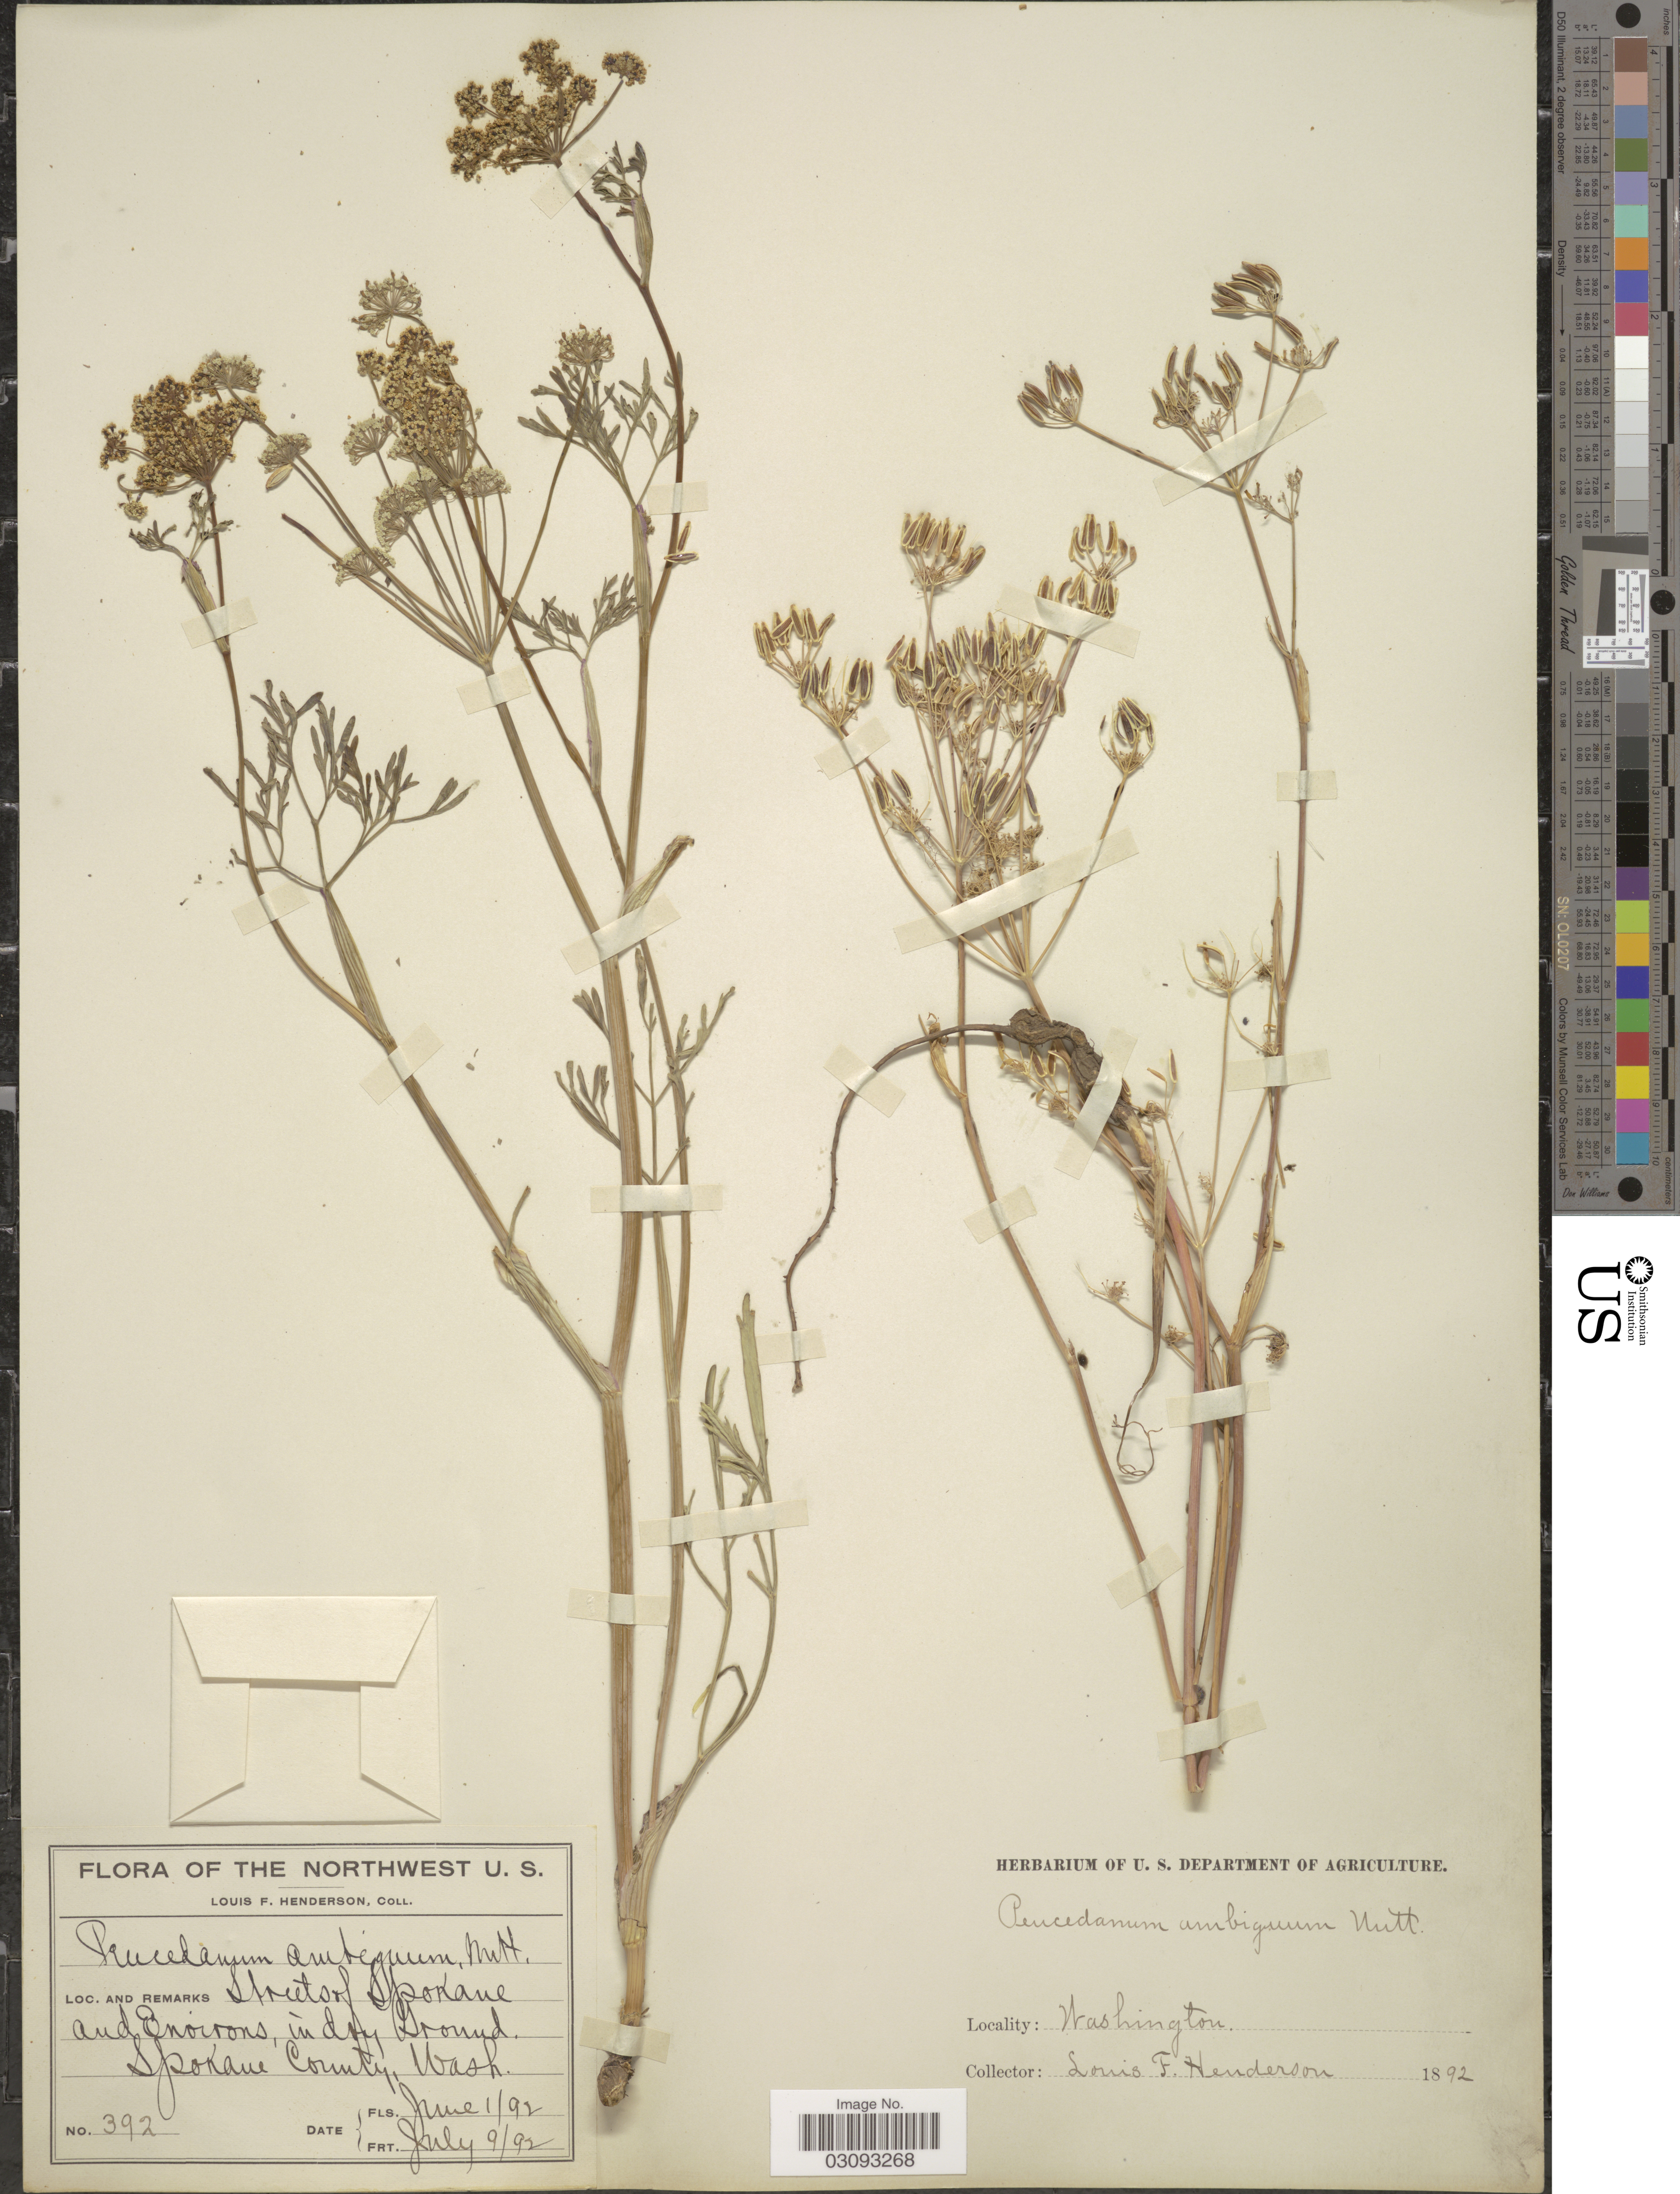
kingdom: Plantae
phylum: Tracheophyta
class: Magnoliopsida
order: Apiales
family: Apiaceae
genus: Lomatium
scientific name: Lomatium ambiguum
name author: (Nutt.) Coult. & Rose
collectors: L. Henderson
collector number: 392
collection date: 1892-06-01/1892-07-09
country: United States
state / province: Washington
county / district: Spokane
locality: The Northwest U.S. Streets of Spokane and Environs, in dry ground. Spokane County.